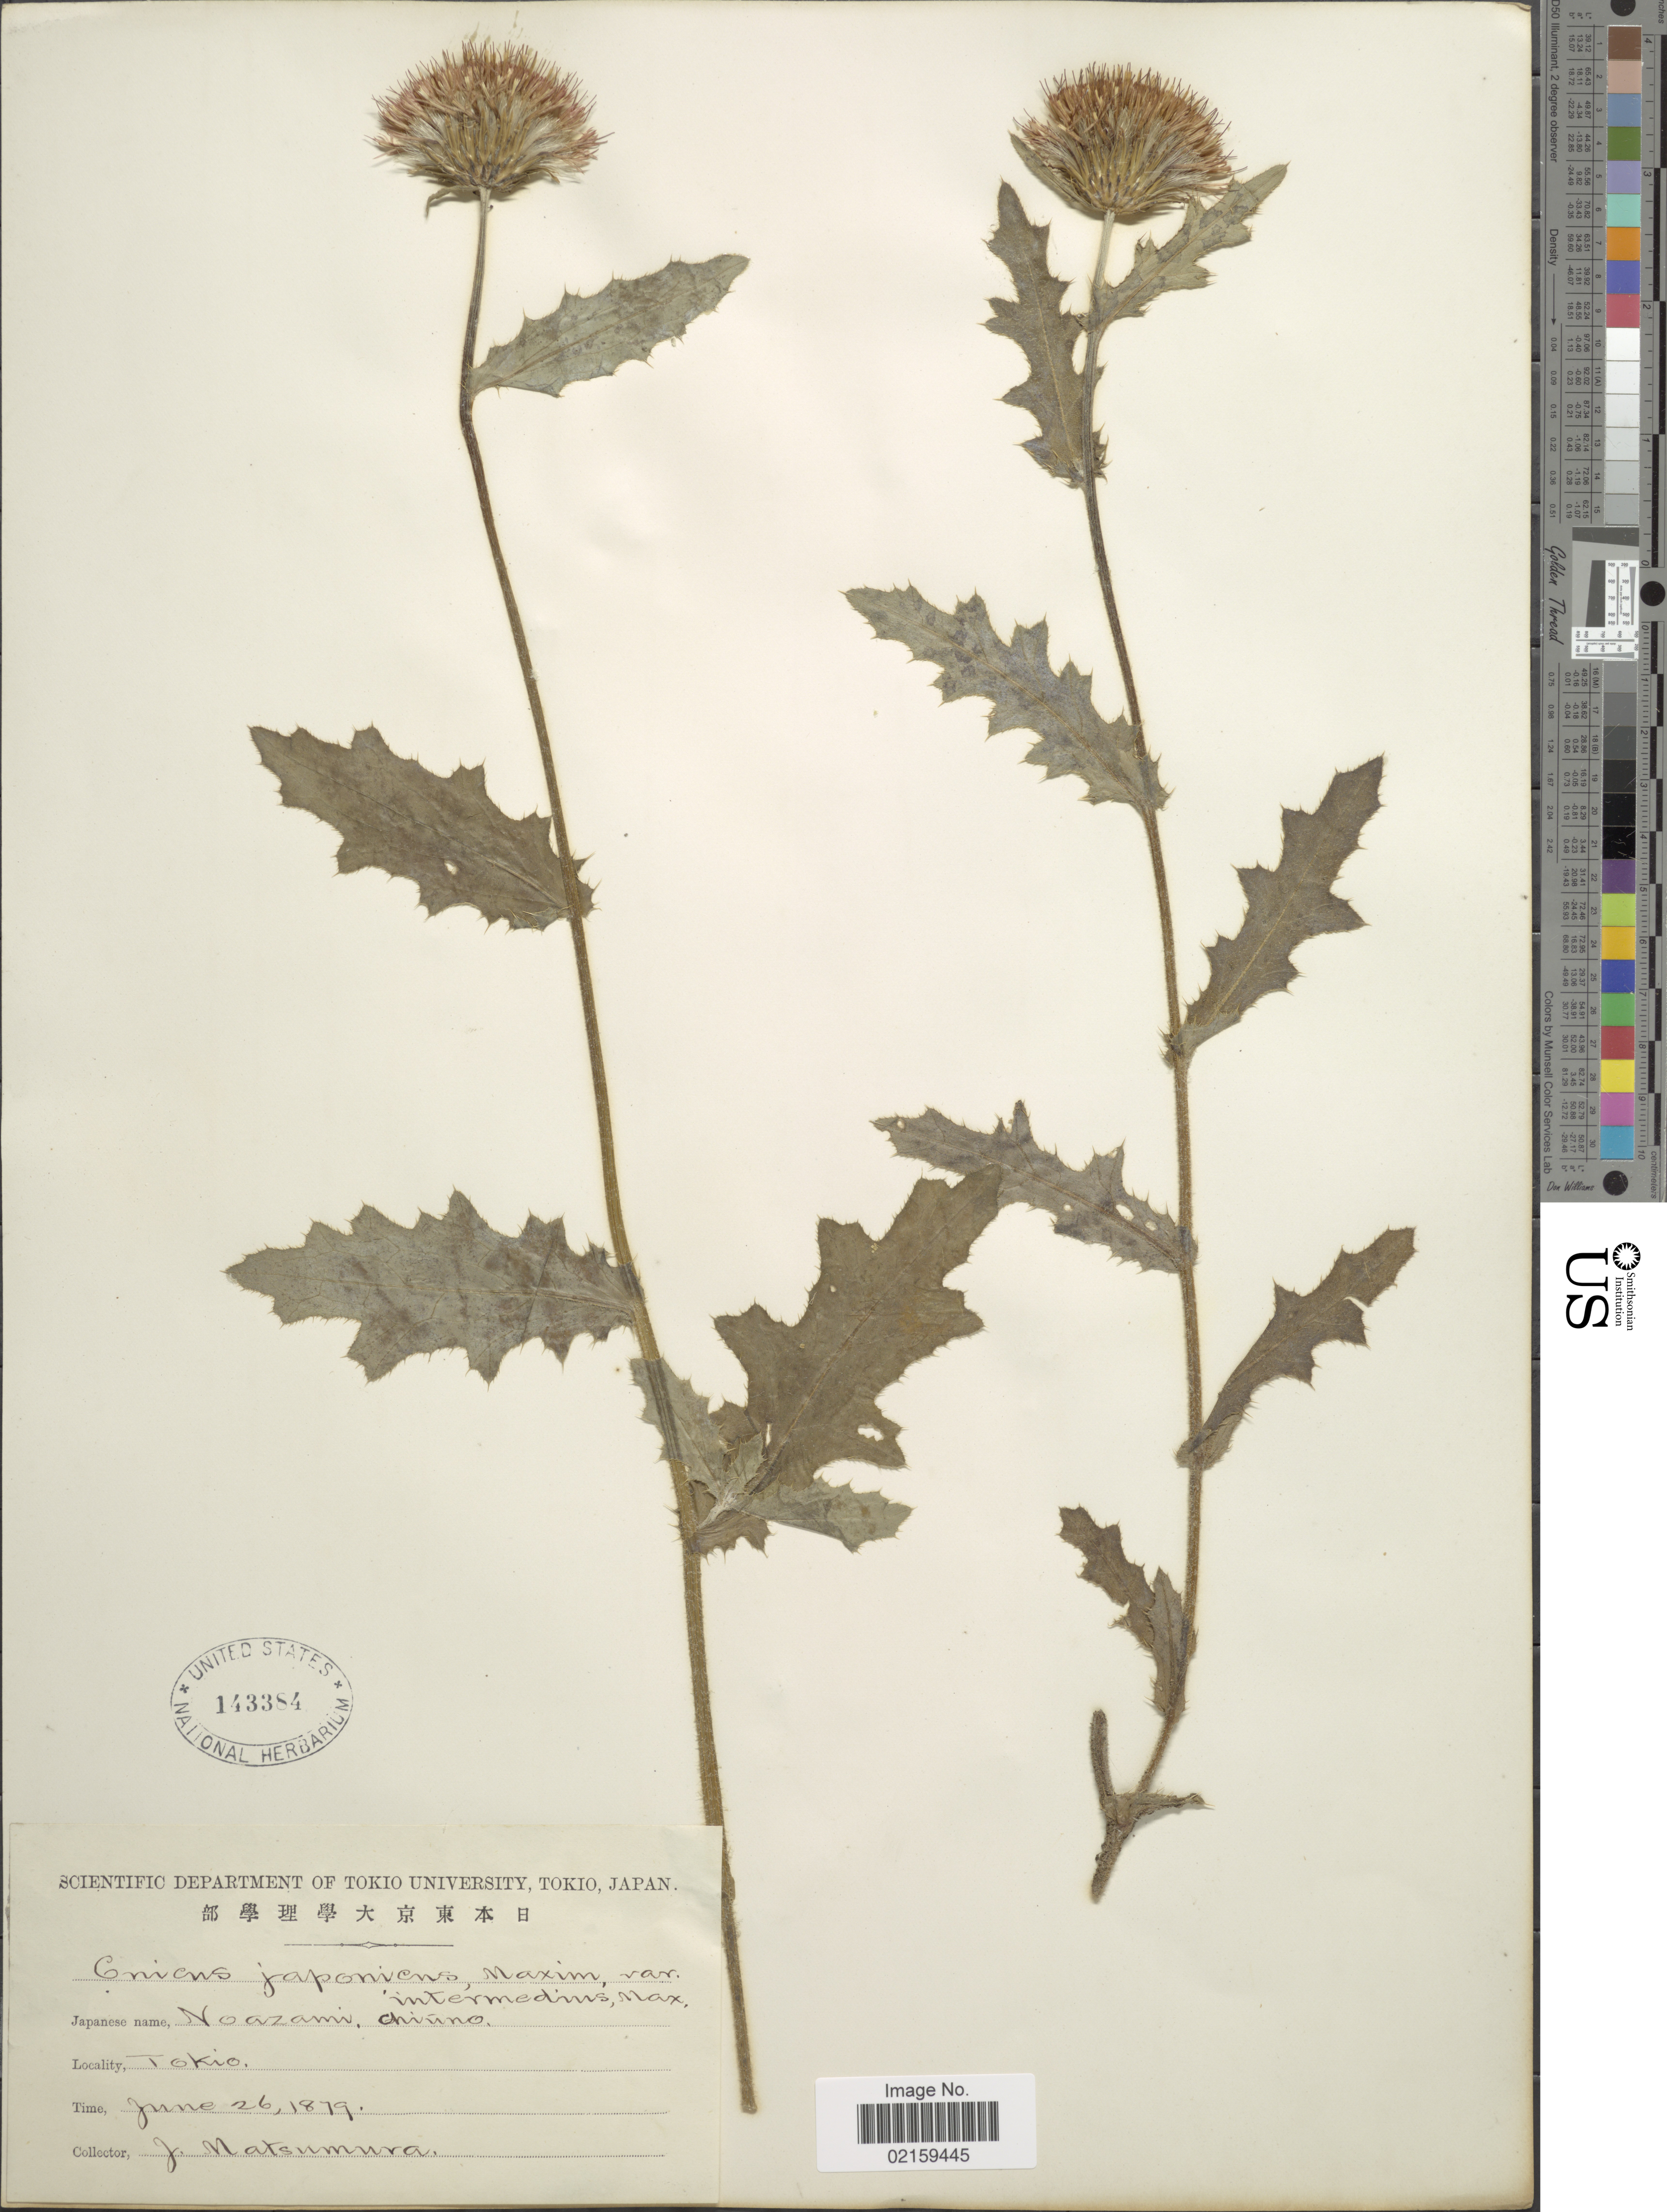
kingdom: Plantae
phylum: Tracheophyta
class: Magnoliopsida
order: Asterales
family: Asteraceae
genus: Cirsium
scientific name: Cirsium japonicum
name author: DC.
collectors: J. Matsumura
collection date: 1879-06-26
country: Japan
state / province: Tokyo, Federal City of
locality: Tokio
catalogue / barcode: US 143384